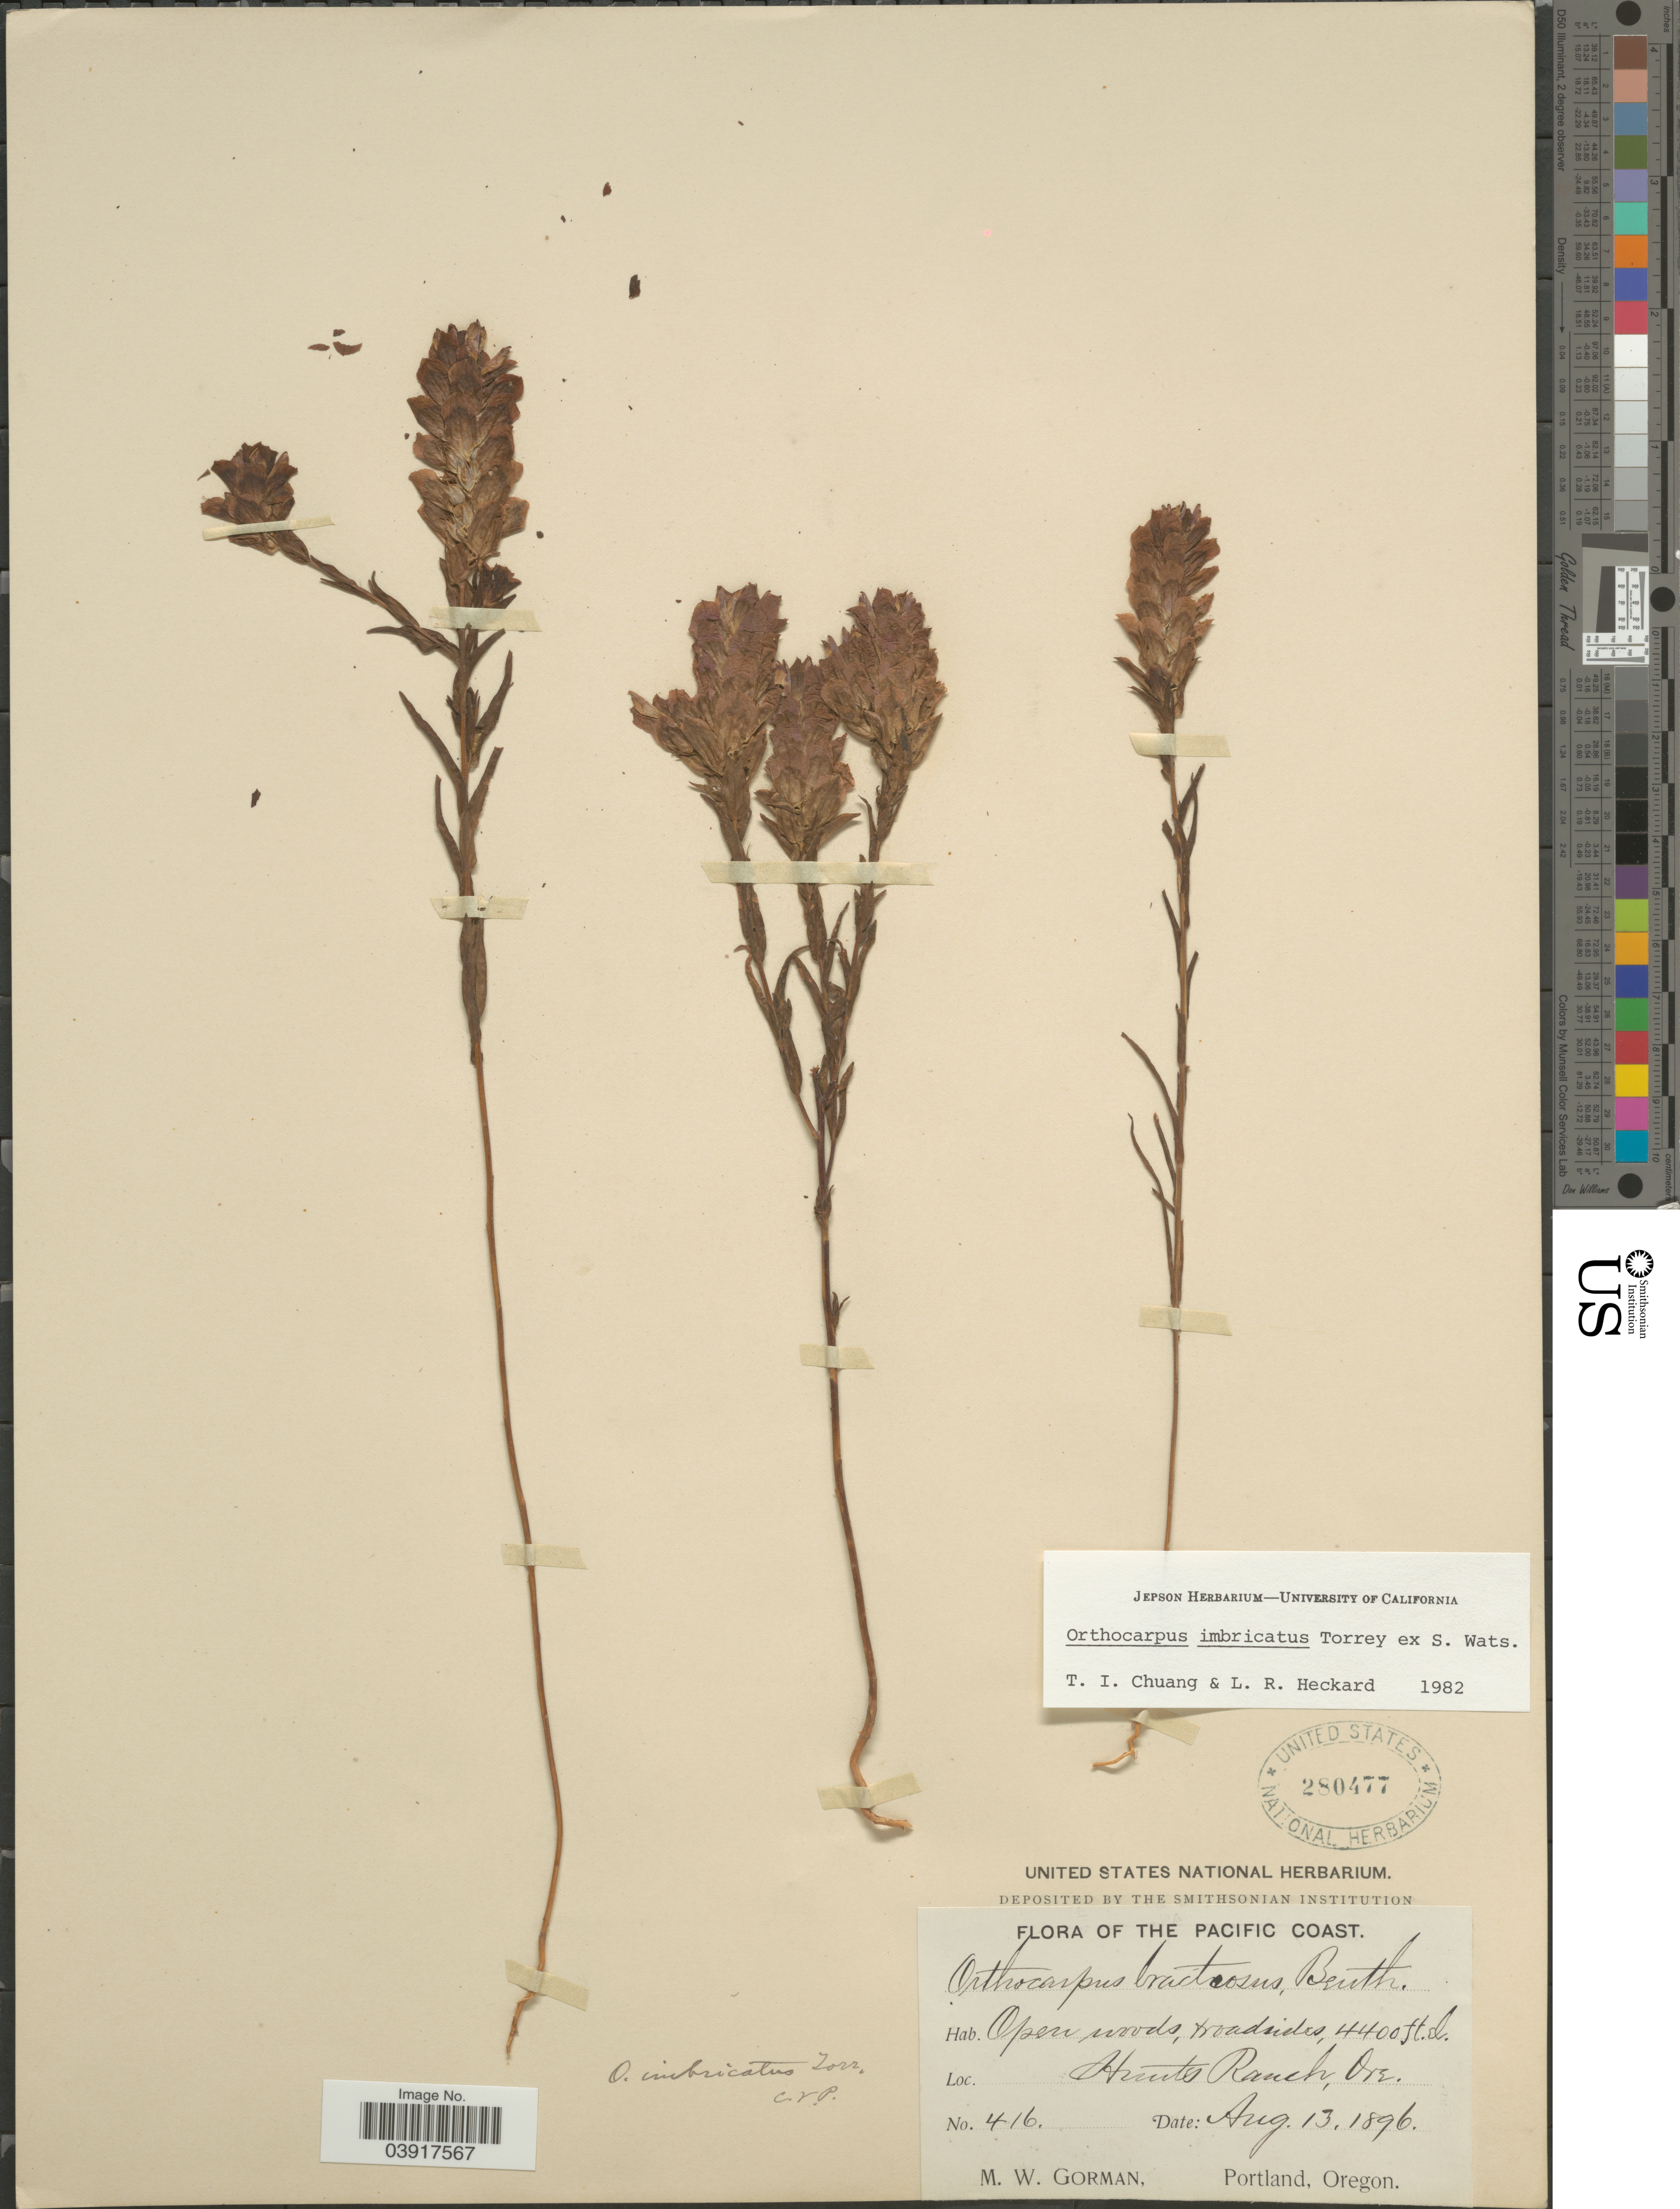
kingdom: Plantae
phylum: Tracheophyta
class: Magnoliopsida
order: Lamiales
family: Orobanchaceae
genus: Orthocarpus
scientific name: Orthocarpus imbricatus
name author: Torr. ex S. Watson in C. King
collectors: M. W. Gorman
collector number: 416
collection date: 1896-08-13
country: United States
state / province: Oregon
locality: The Pacific Coast. Hunts Ranch.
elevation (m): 1341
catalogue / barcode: US 280477